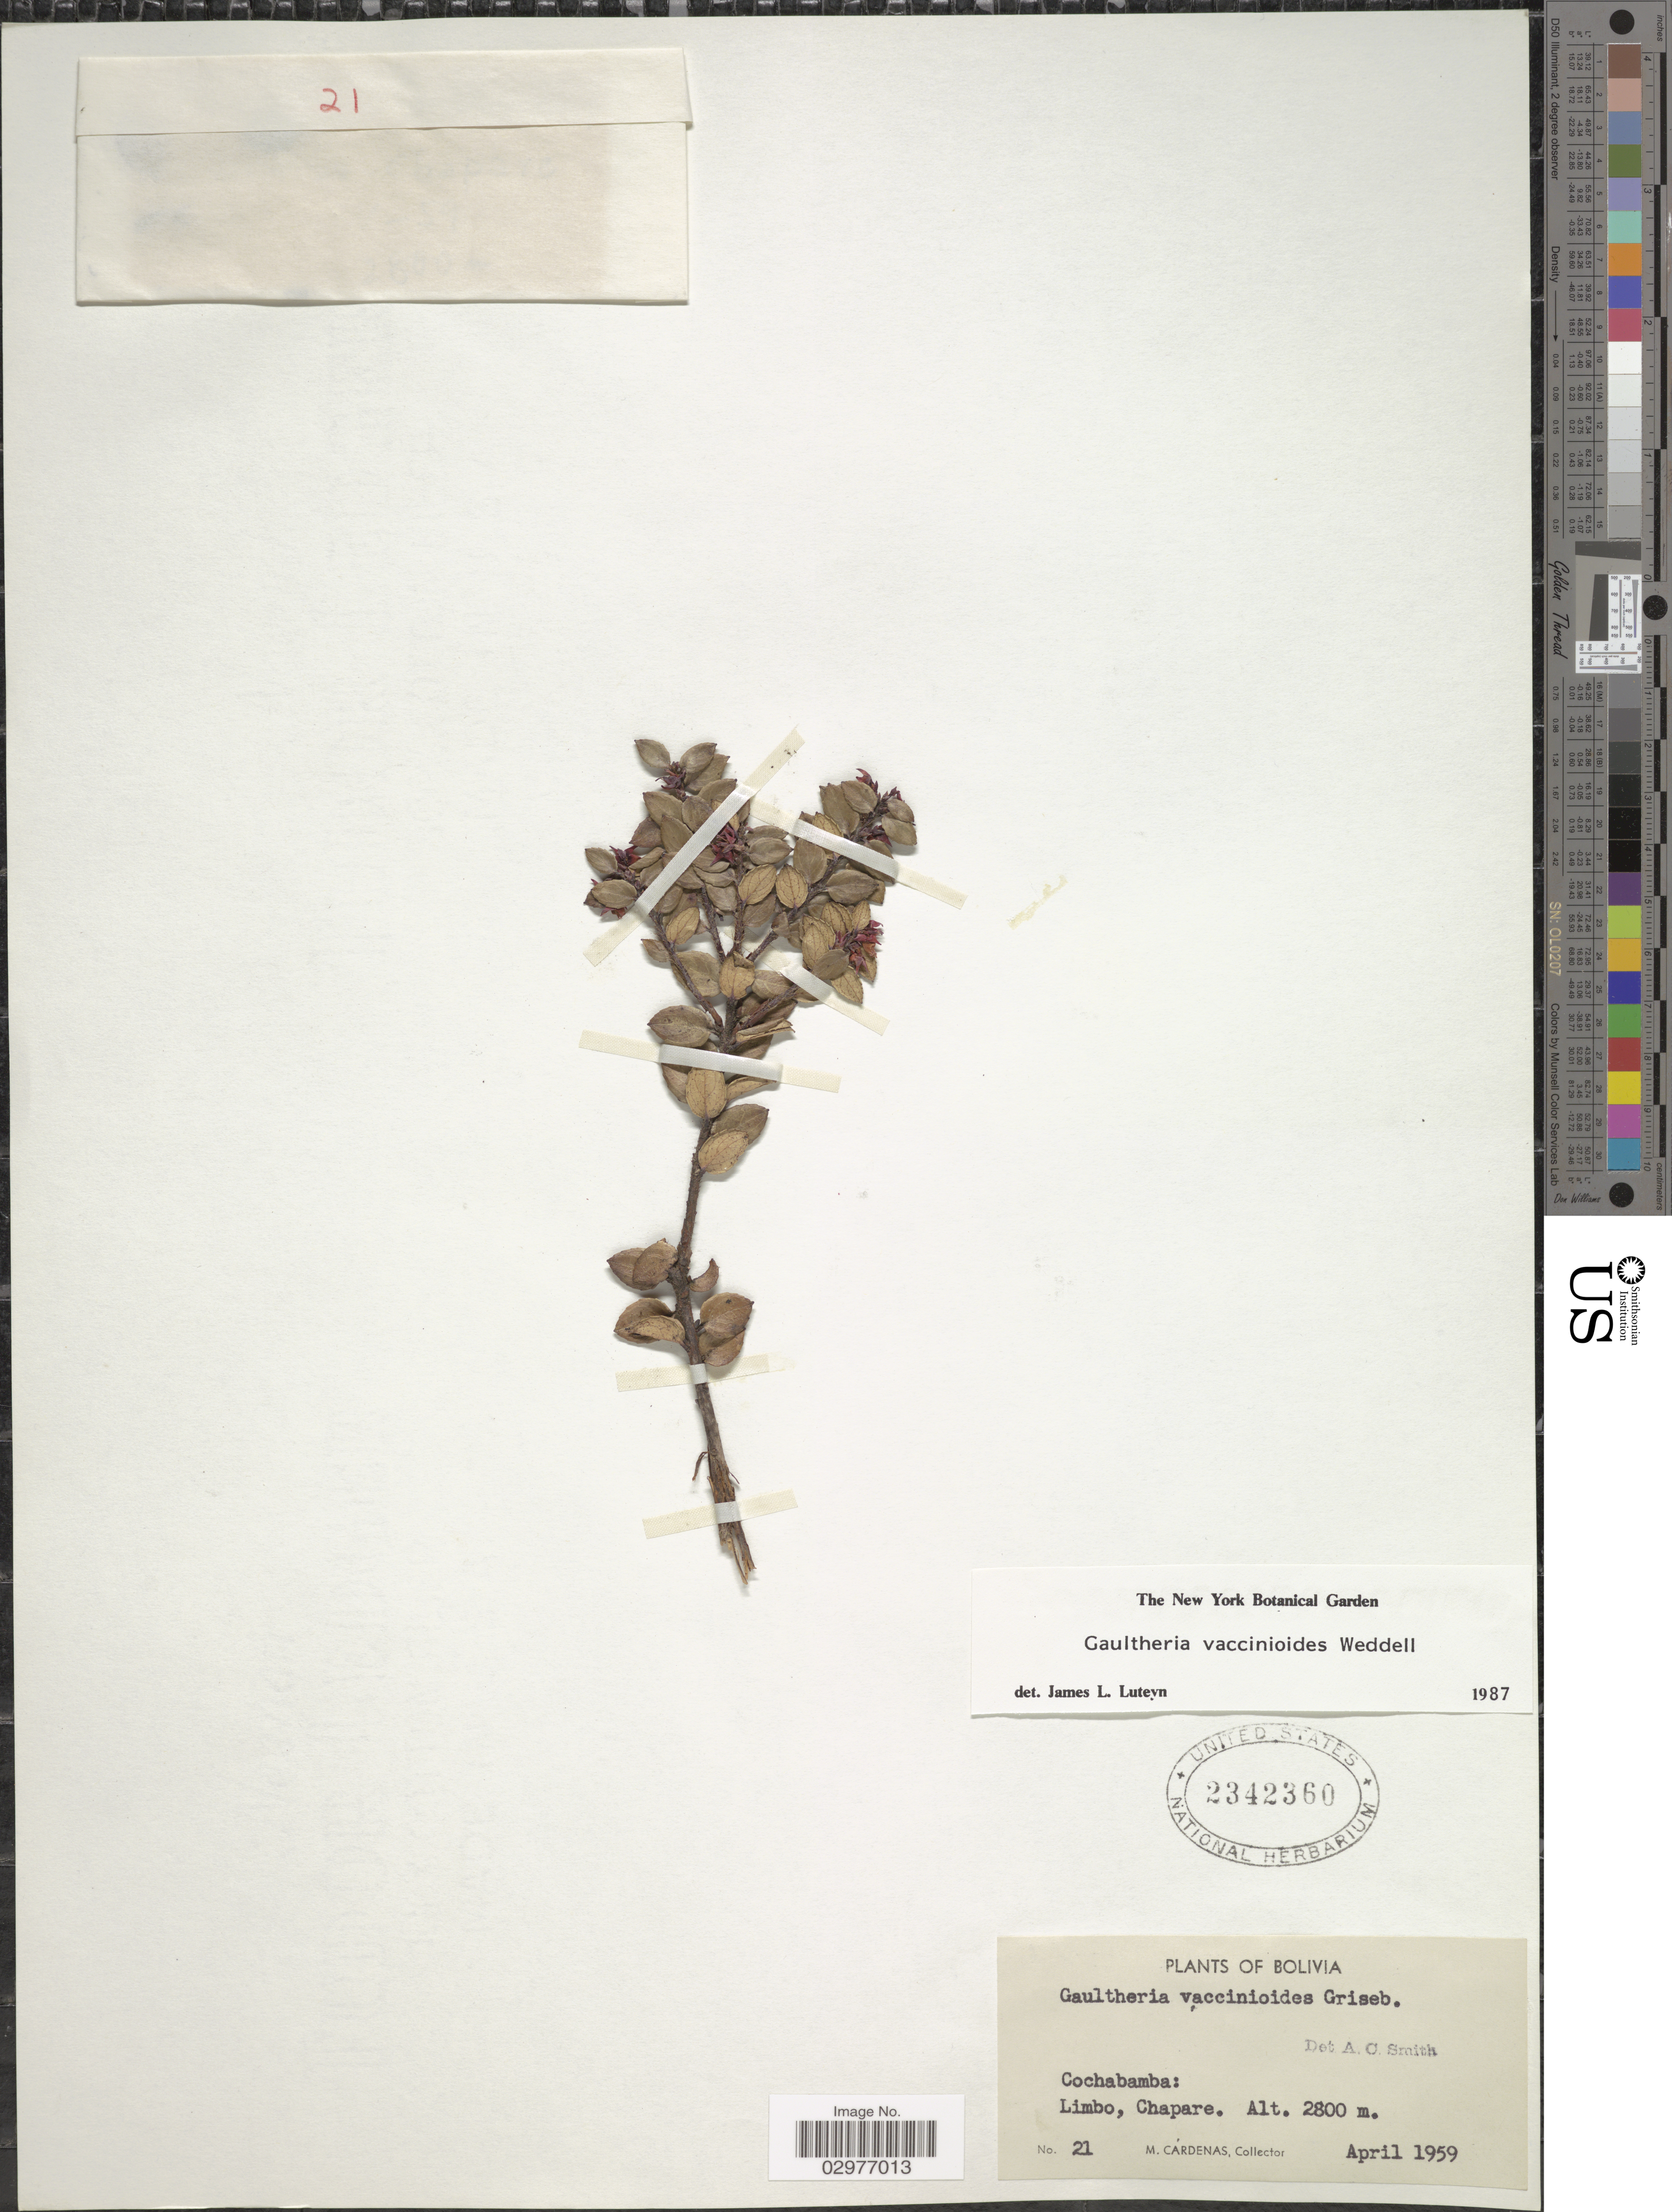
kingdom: Plantae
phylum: Tracheophyta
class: Magnoliopsida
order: Ericales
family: Ericaceae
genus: Gaultheria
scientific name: Gaultheria vaccinioides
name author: Wedd.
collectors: M. Cárdenas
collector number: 21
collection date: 1959-04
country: Bolivia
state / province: Cochabamba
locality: Limbo, Chapare.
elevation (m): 2800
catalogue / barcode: US 2342360